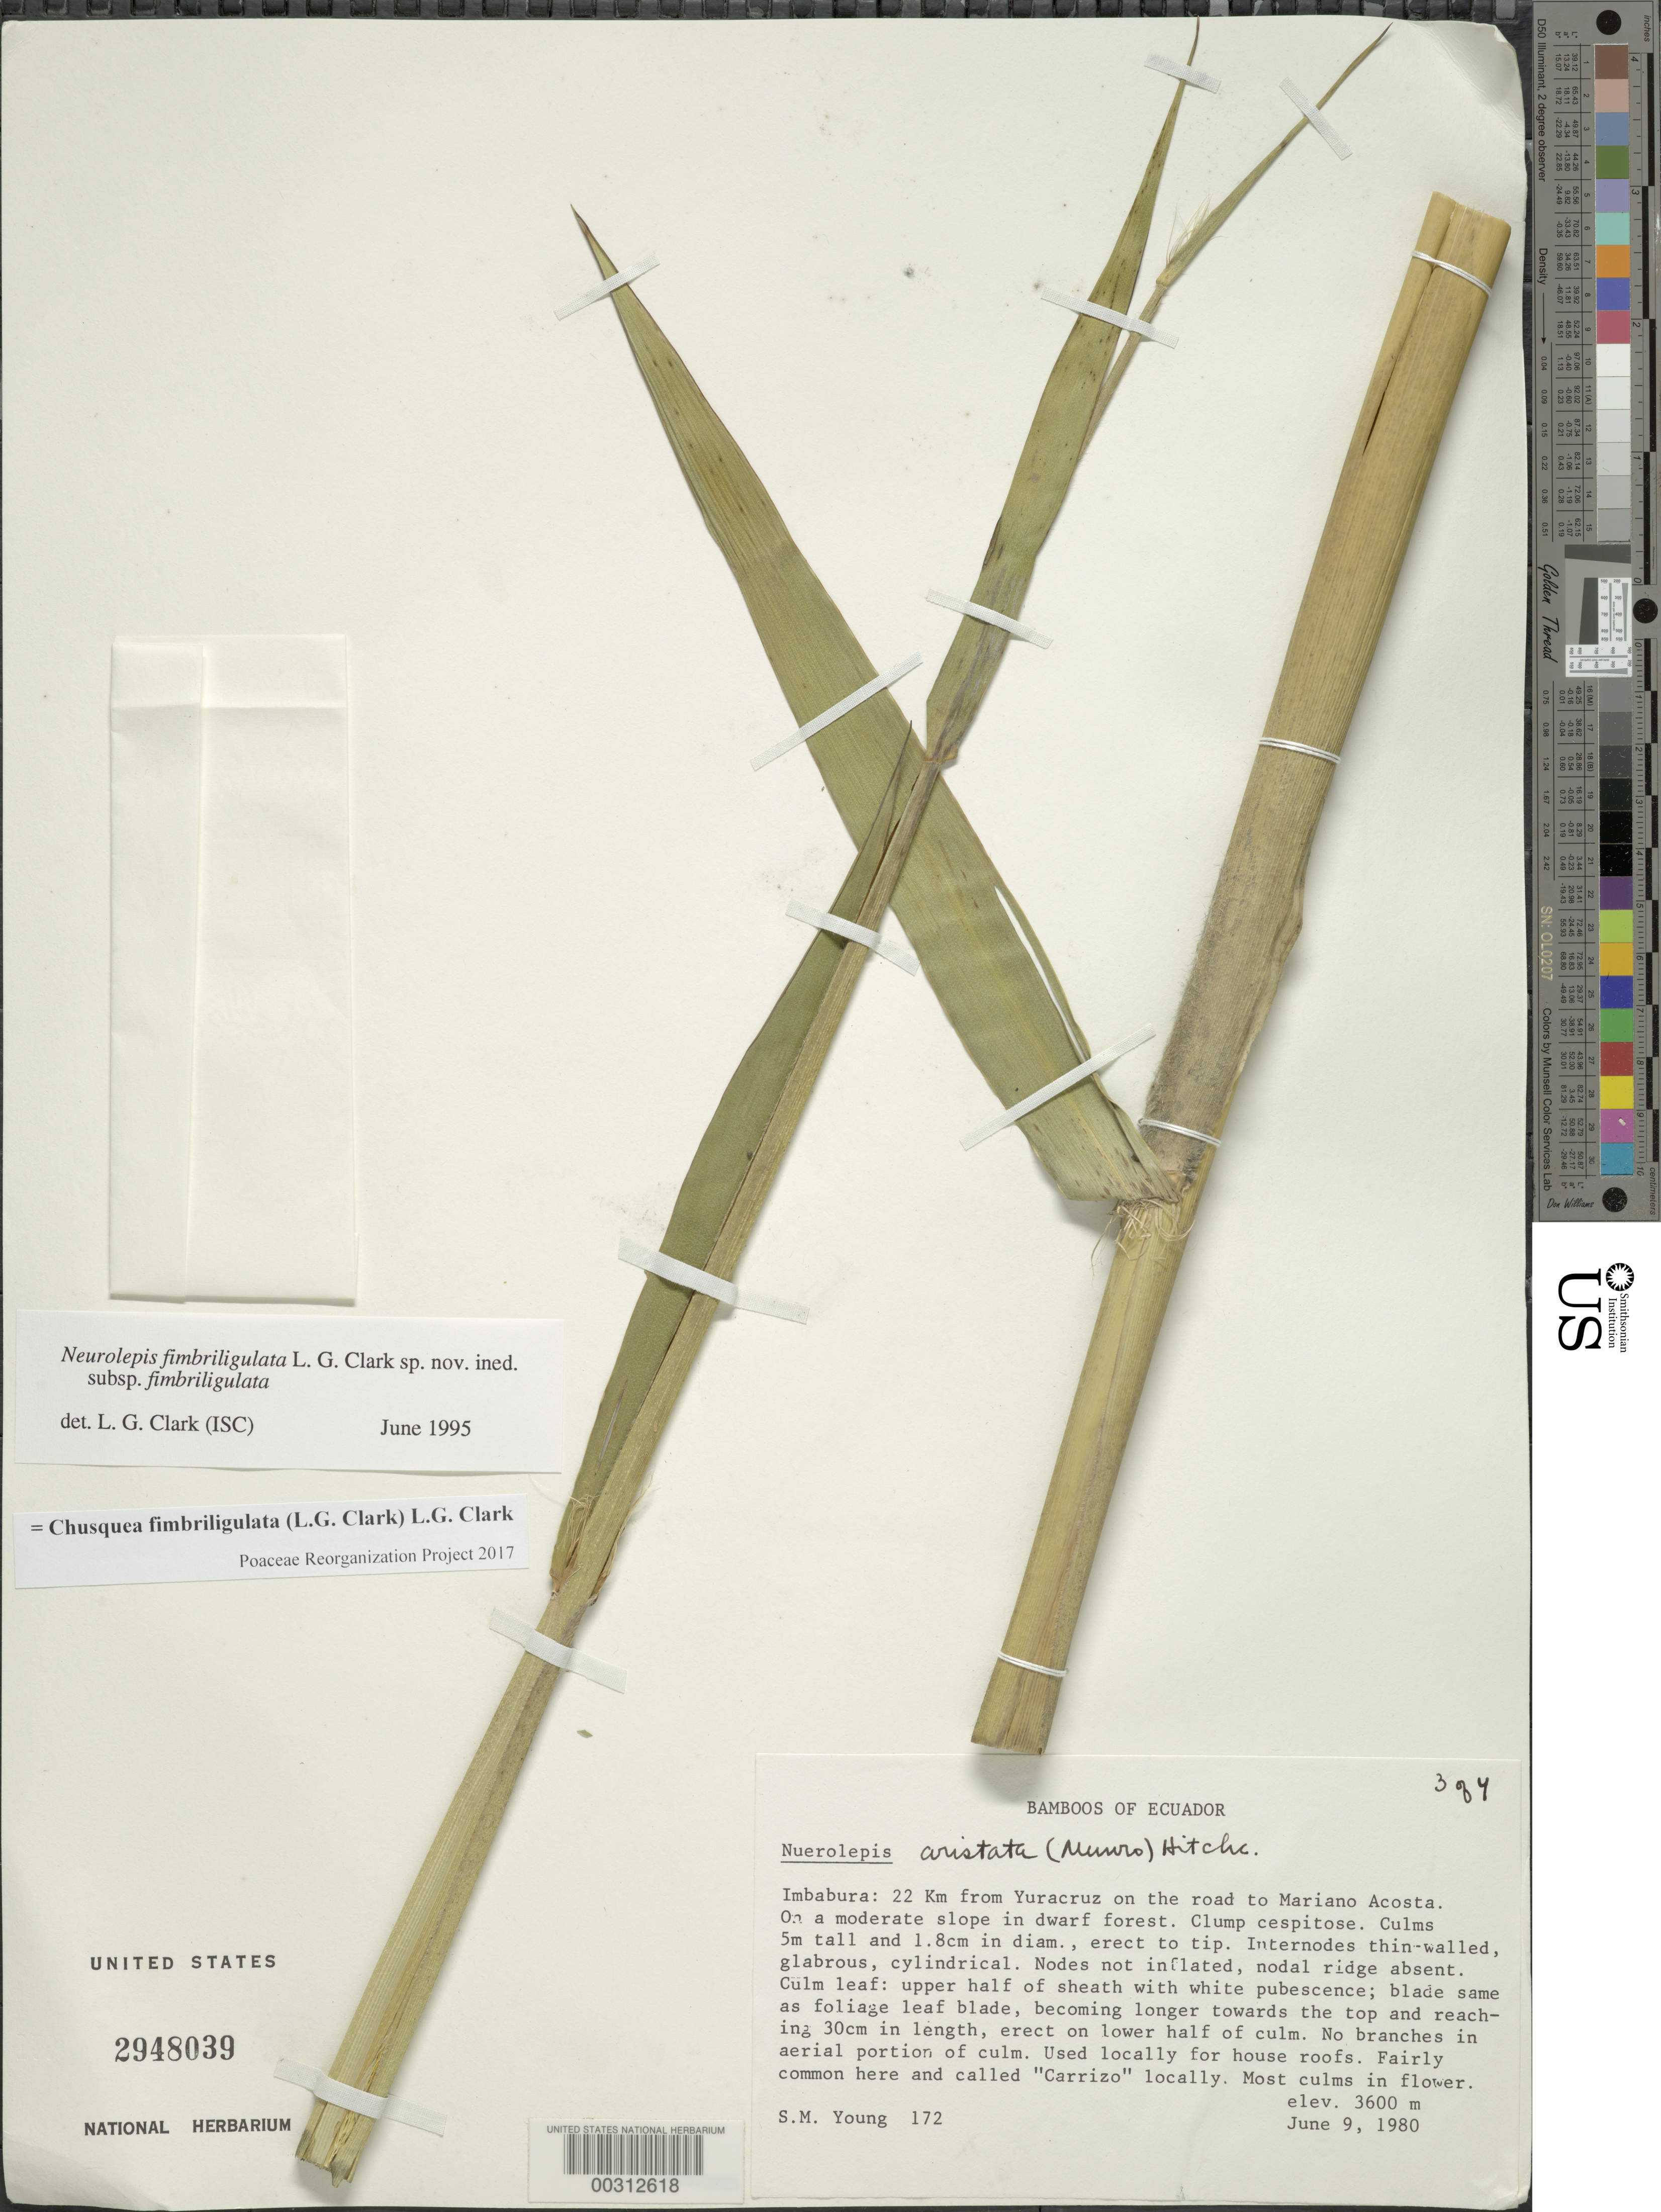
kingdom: Plantae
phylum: Tracheophyta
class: Liliopsida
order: Poales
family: Poaceae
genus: Chusquea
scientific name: Chusquea fimbriligulata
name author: (L.G. Clark) L.G. Clark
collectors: S. Young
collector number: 172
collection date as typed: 09 Jun 1980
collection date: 1980-06-09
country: Ecuador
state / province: Imbabura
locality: Yuracruz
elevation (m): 3600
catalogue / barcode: US 2948039